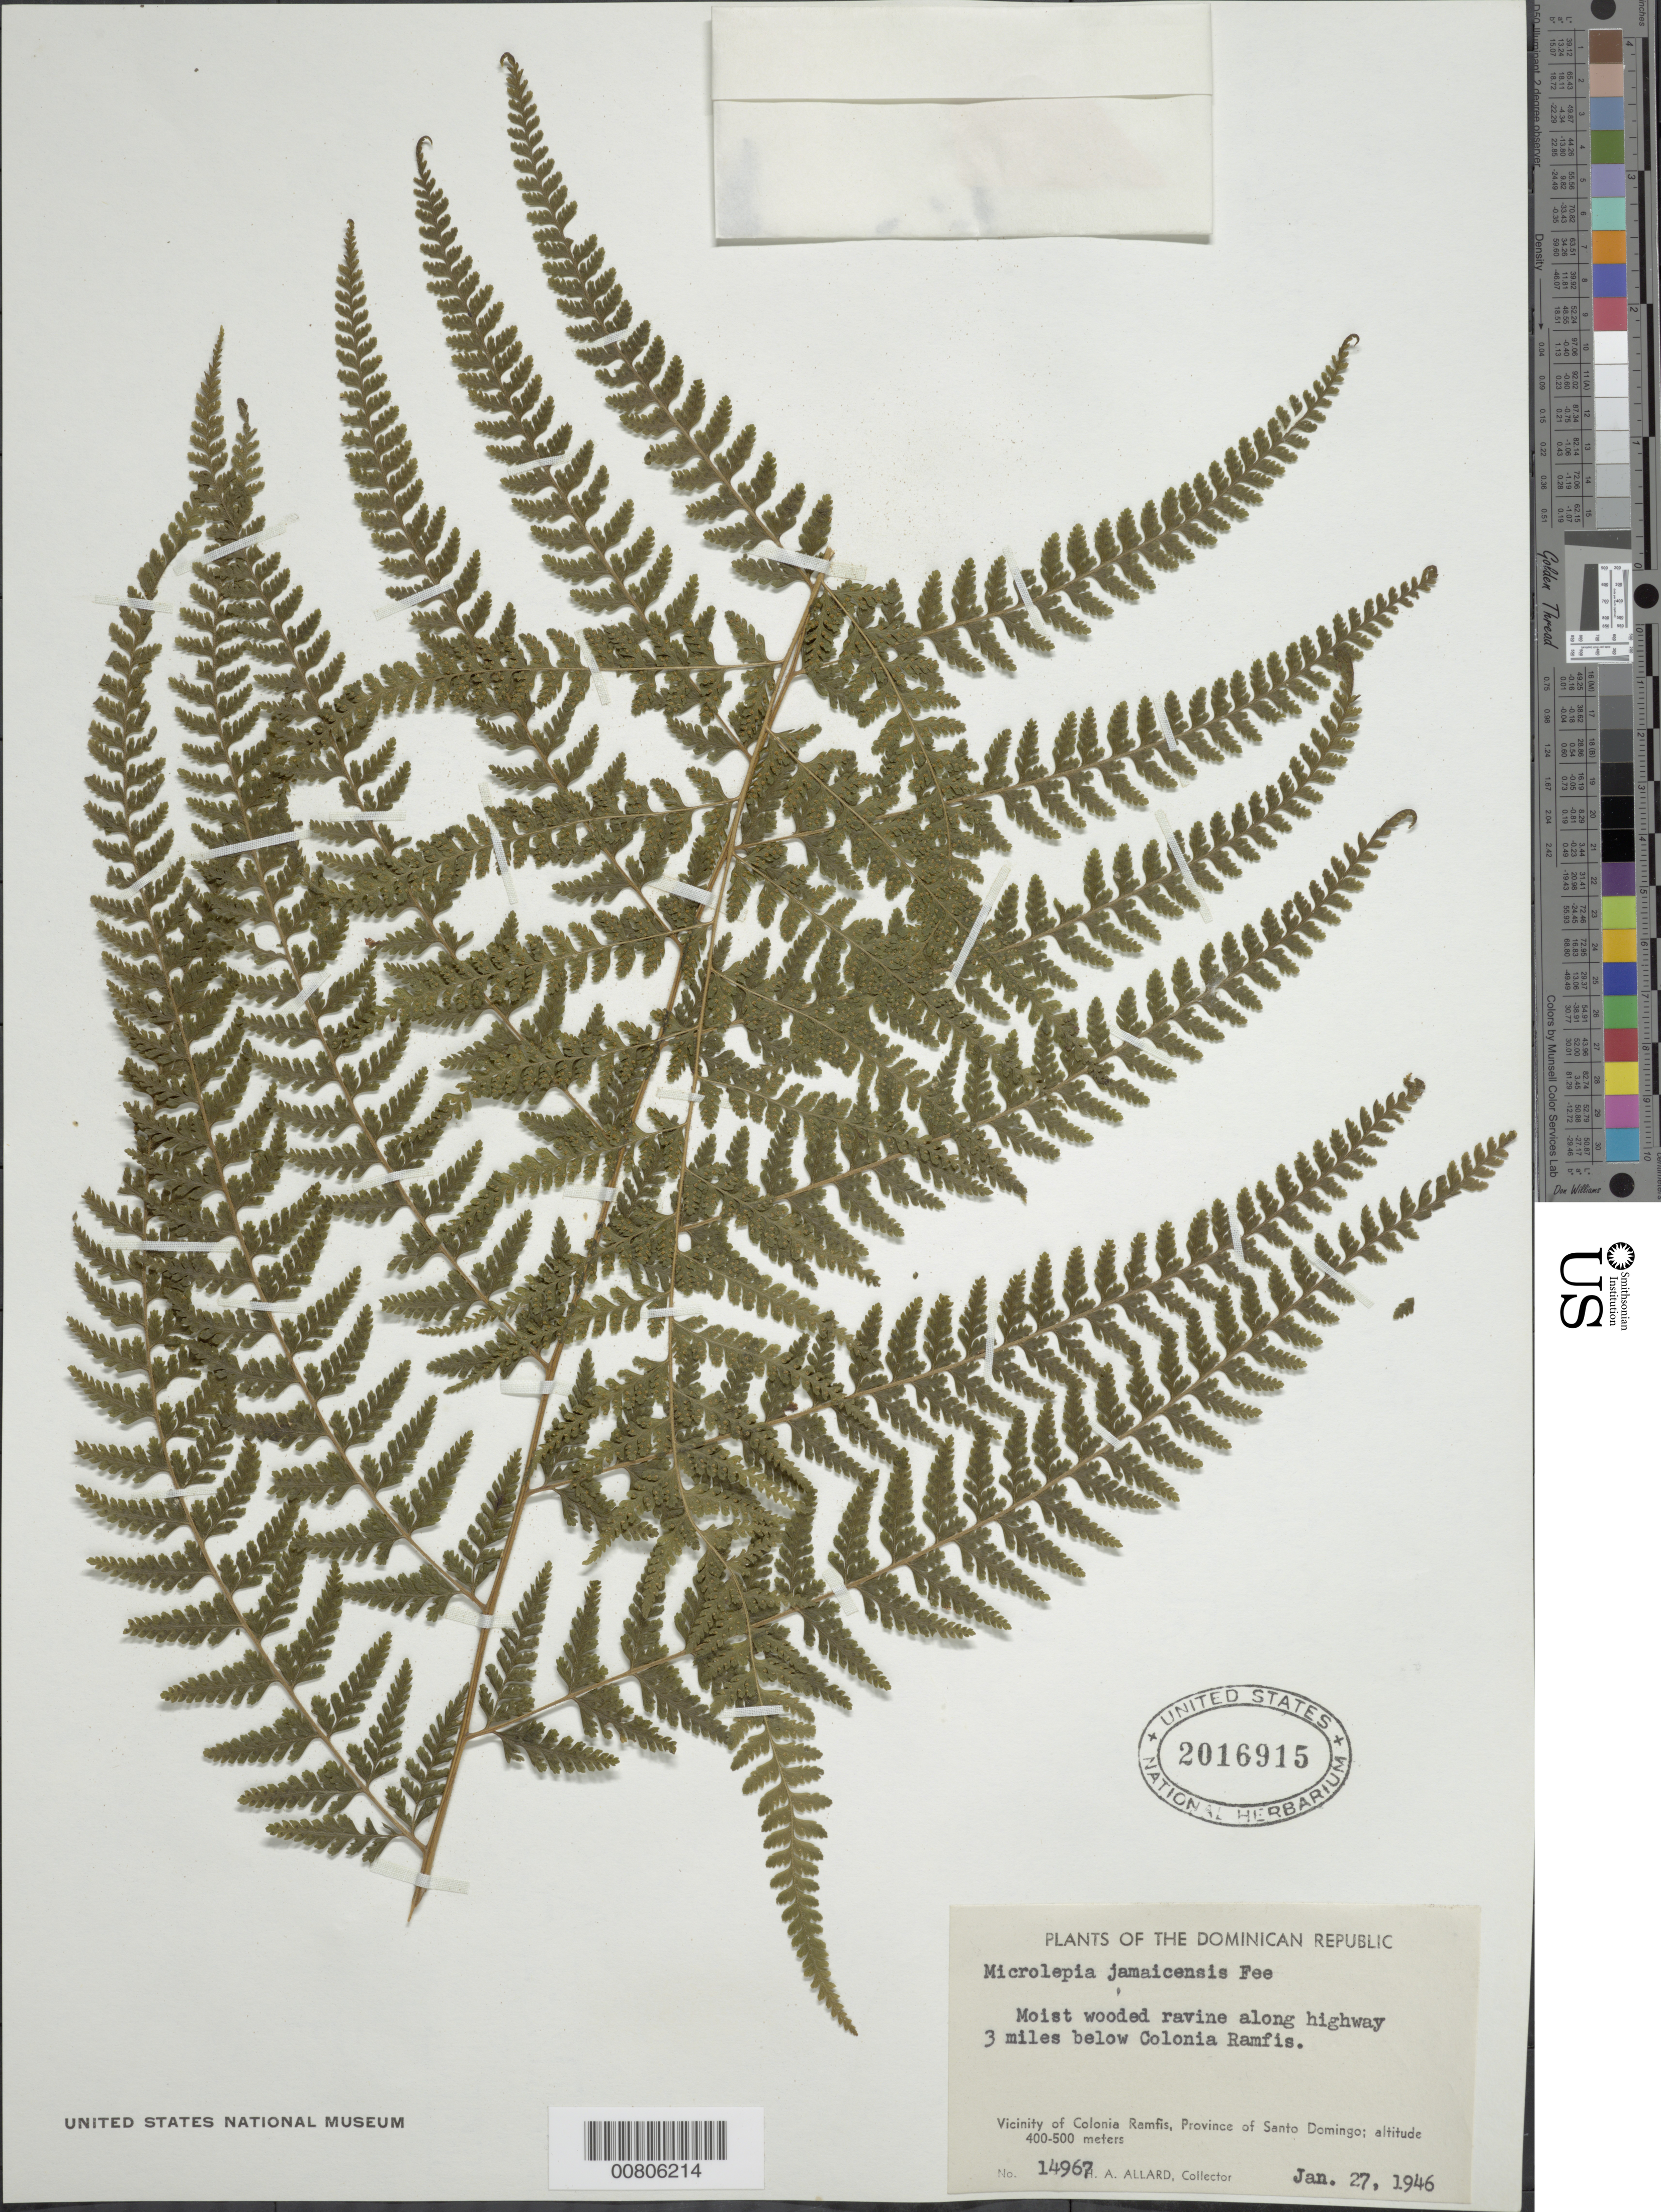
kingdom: Plantae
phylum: Tracheophyta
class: Polypodiopsida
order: Polypodiales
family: Dennstaedtiaceae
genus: Microlepia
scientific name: Microlepia jamaicensis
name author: (Hook.) Fée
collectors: H. A. Allard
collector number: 14967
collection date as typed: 27 Jan 1946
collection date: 1946-01-27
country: Dominican Republic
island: Hispaniola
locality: Prov. Santo Domingo, 3 miles below Colonia Ramfis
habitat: Moist wooded ravine along highway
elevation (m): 400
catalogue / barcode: US 2016915